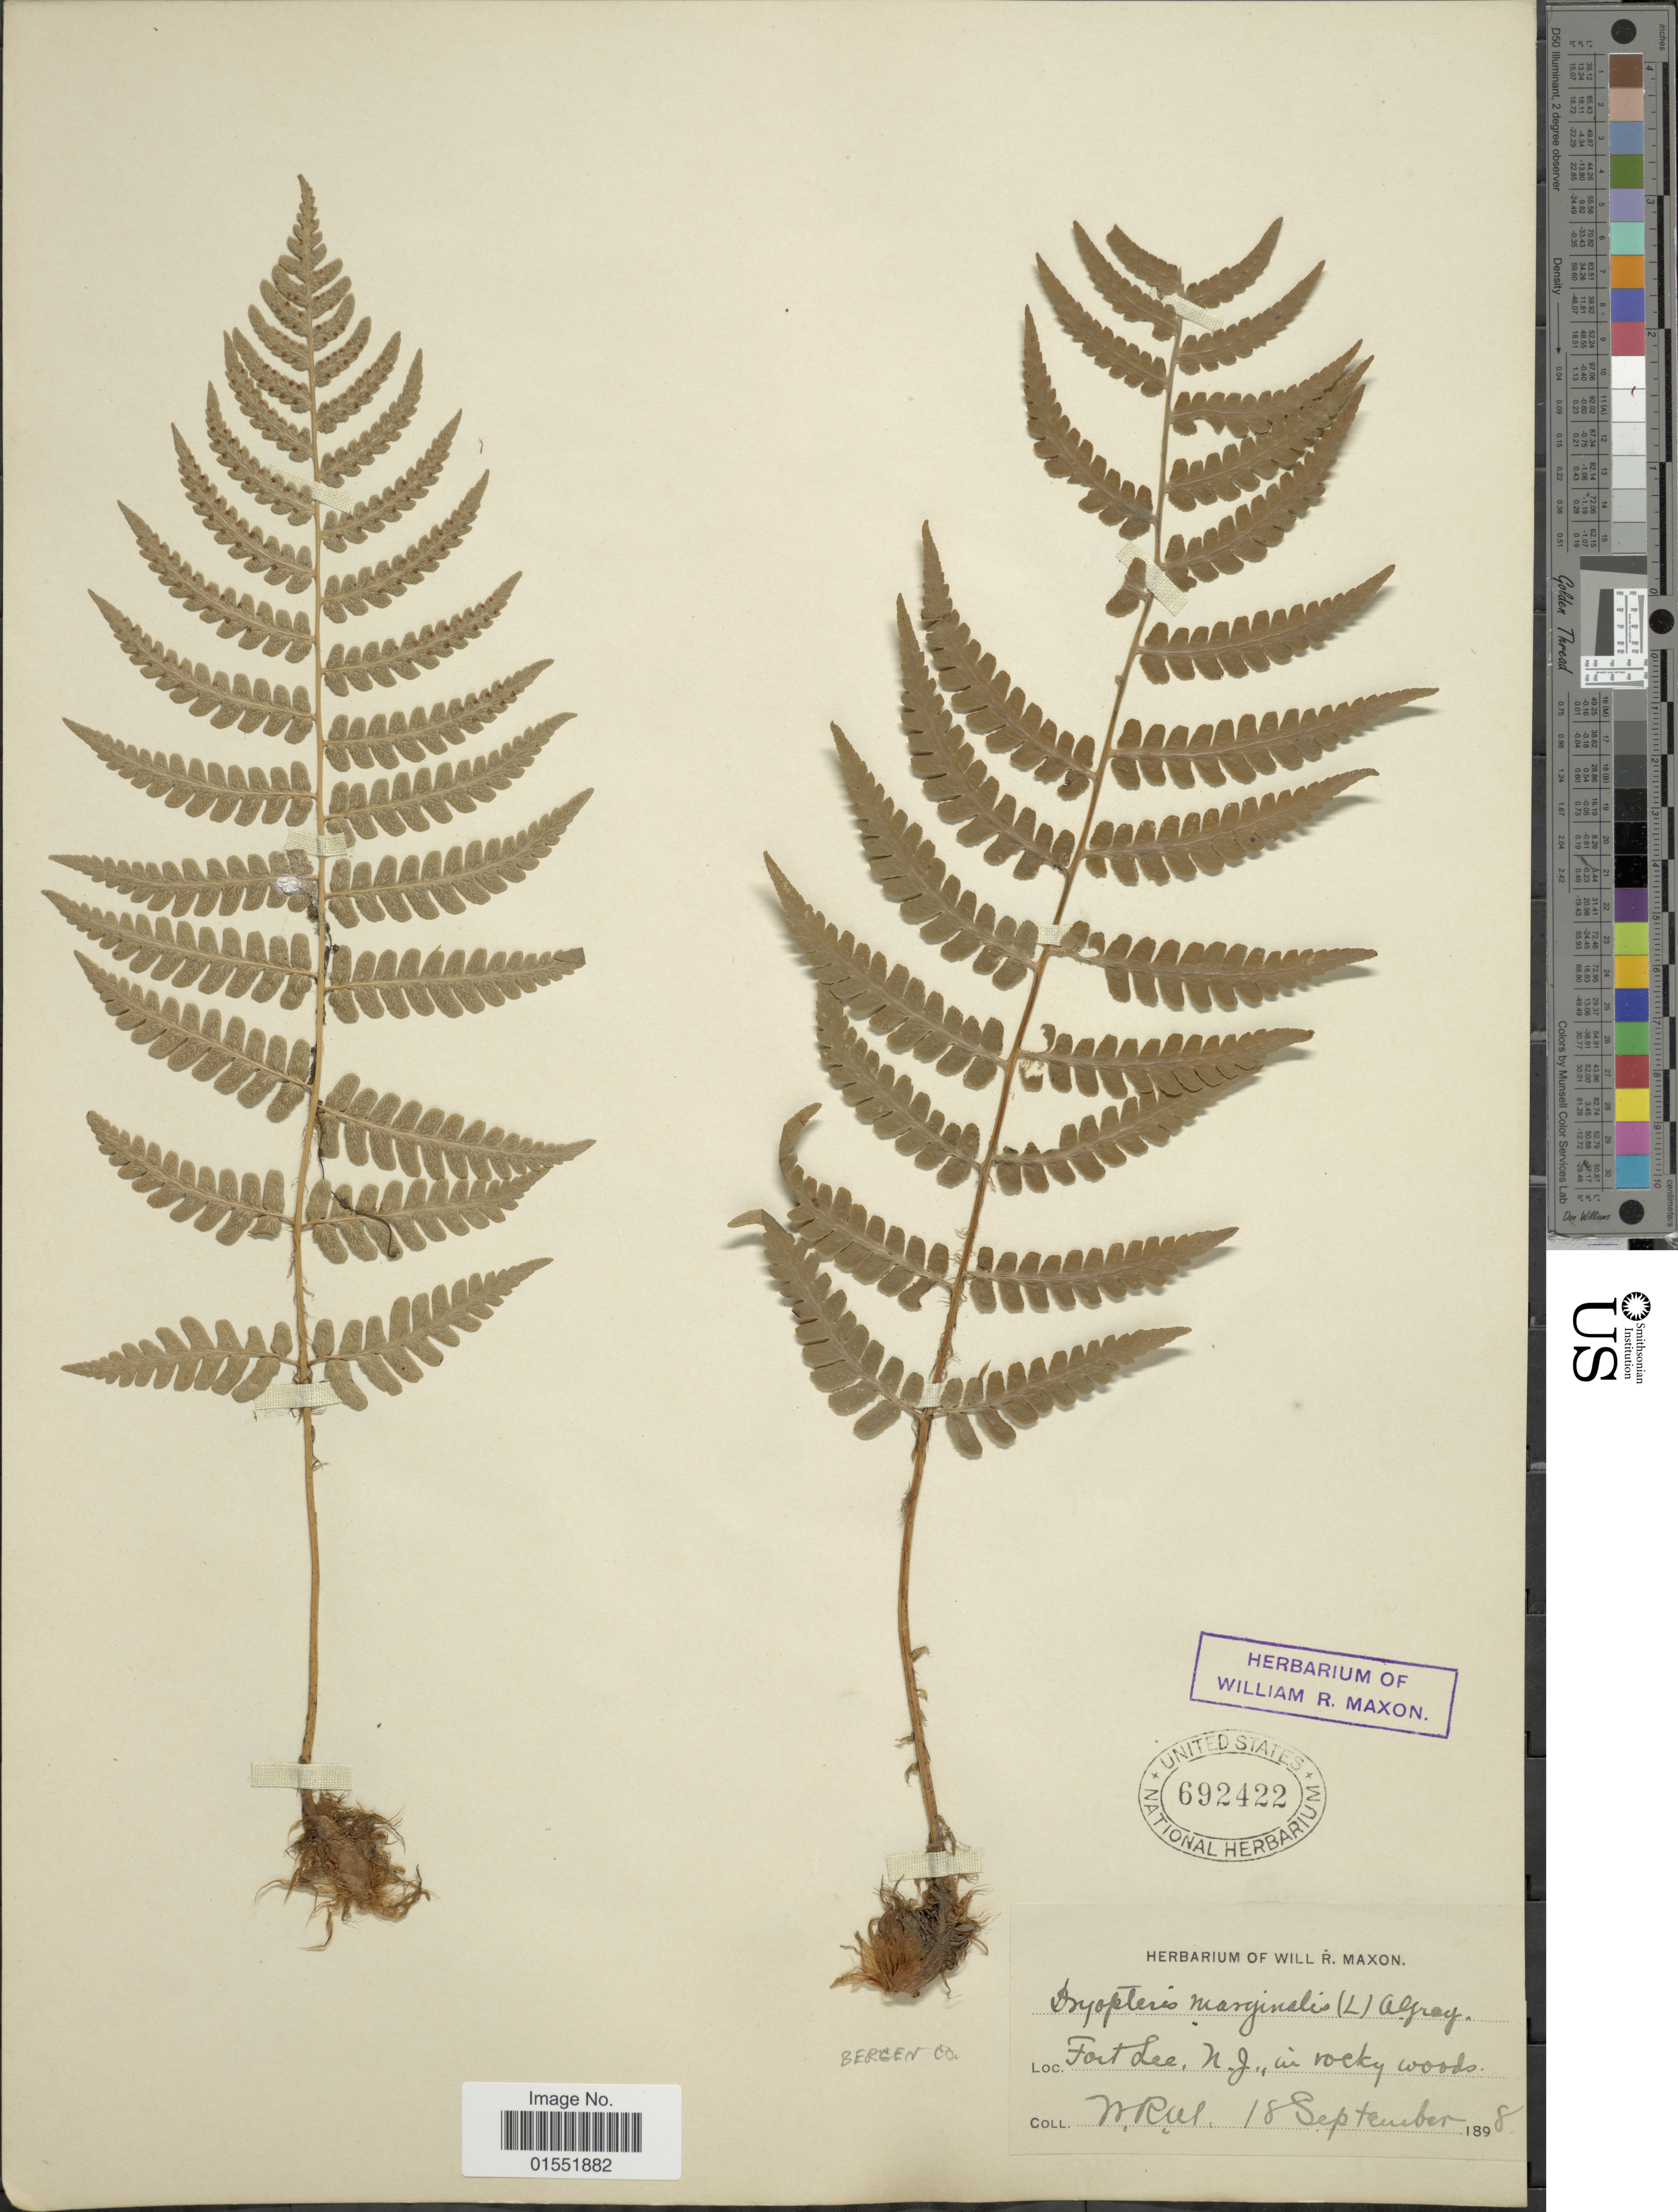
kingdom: Plantae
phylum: Tracheophyta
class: Polypodiopsida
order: Polypodiales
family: Dryopteridaceae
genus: Dryopteris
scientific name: Dryopteris marginalis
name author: (L.) A. Gray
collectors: W. R. Maxon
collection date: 1898-09-18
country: United States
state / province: New Jersey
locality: Fort Lee, N.J.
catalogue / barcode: US 692422